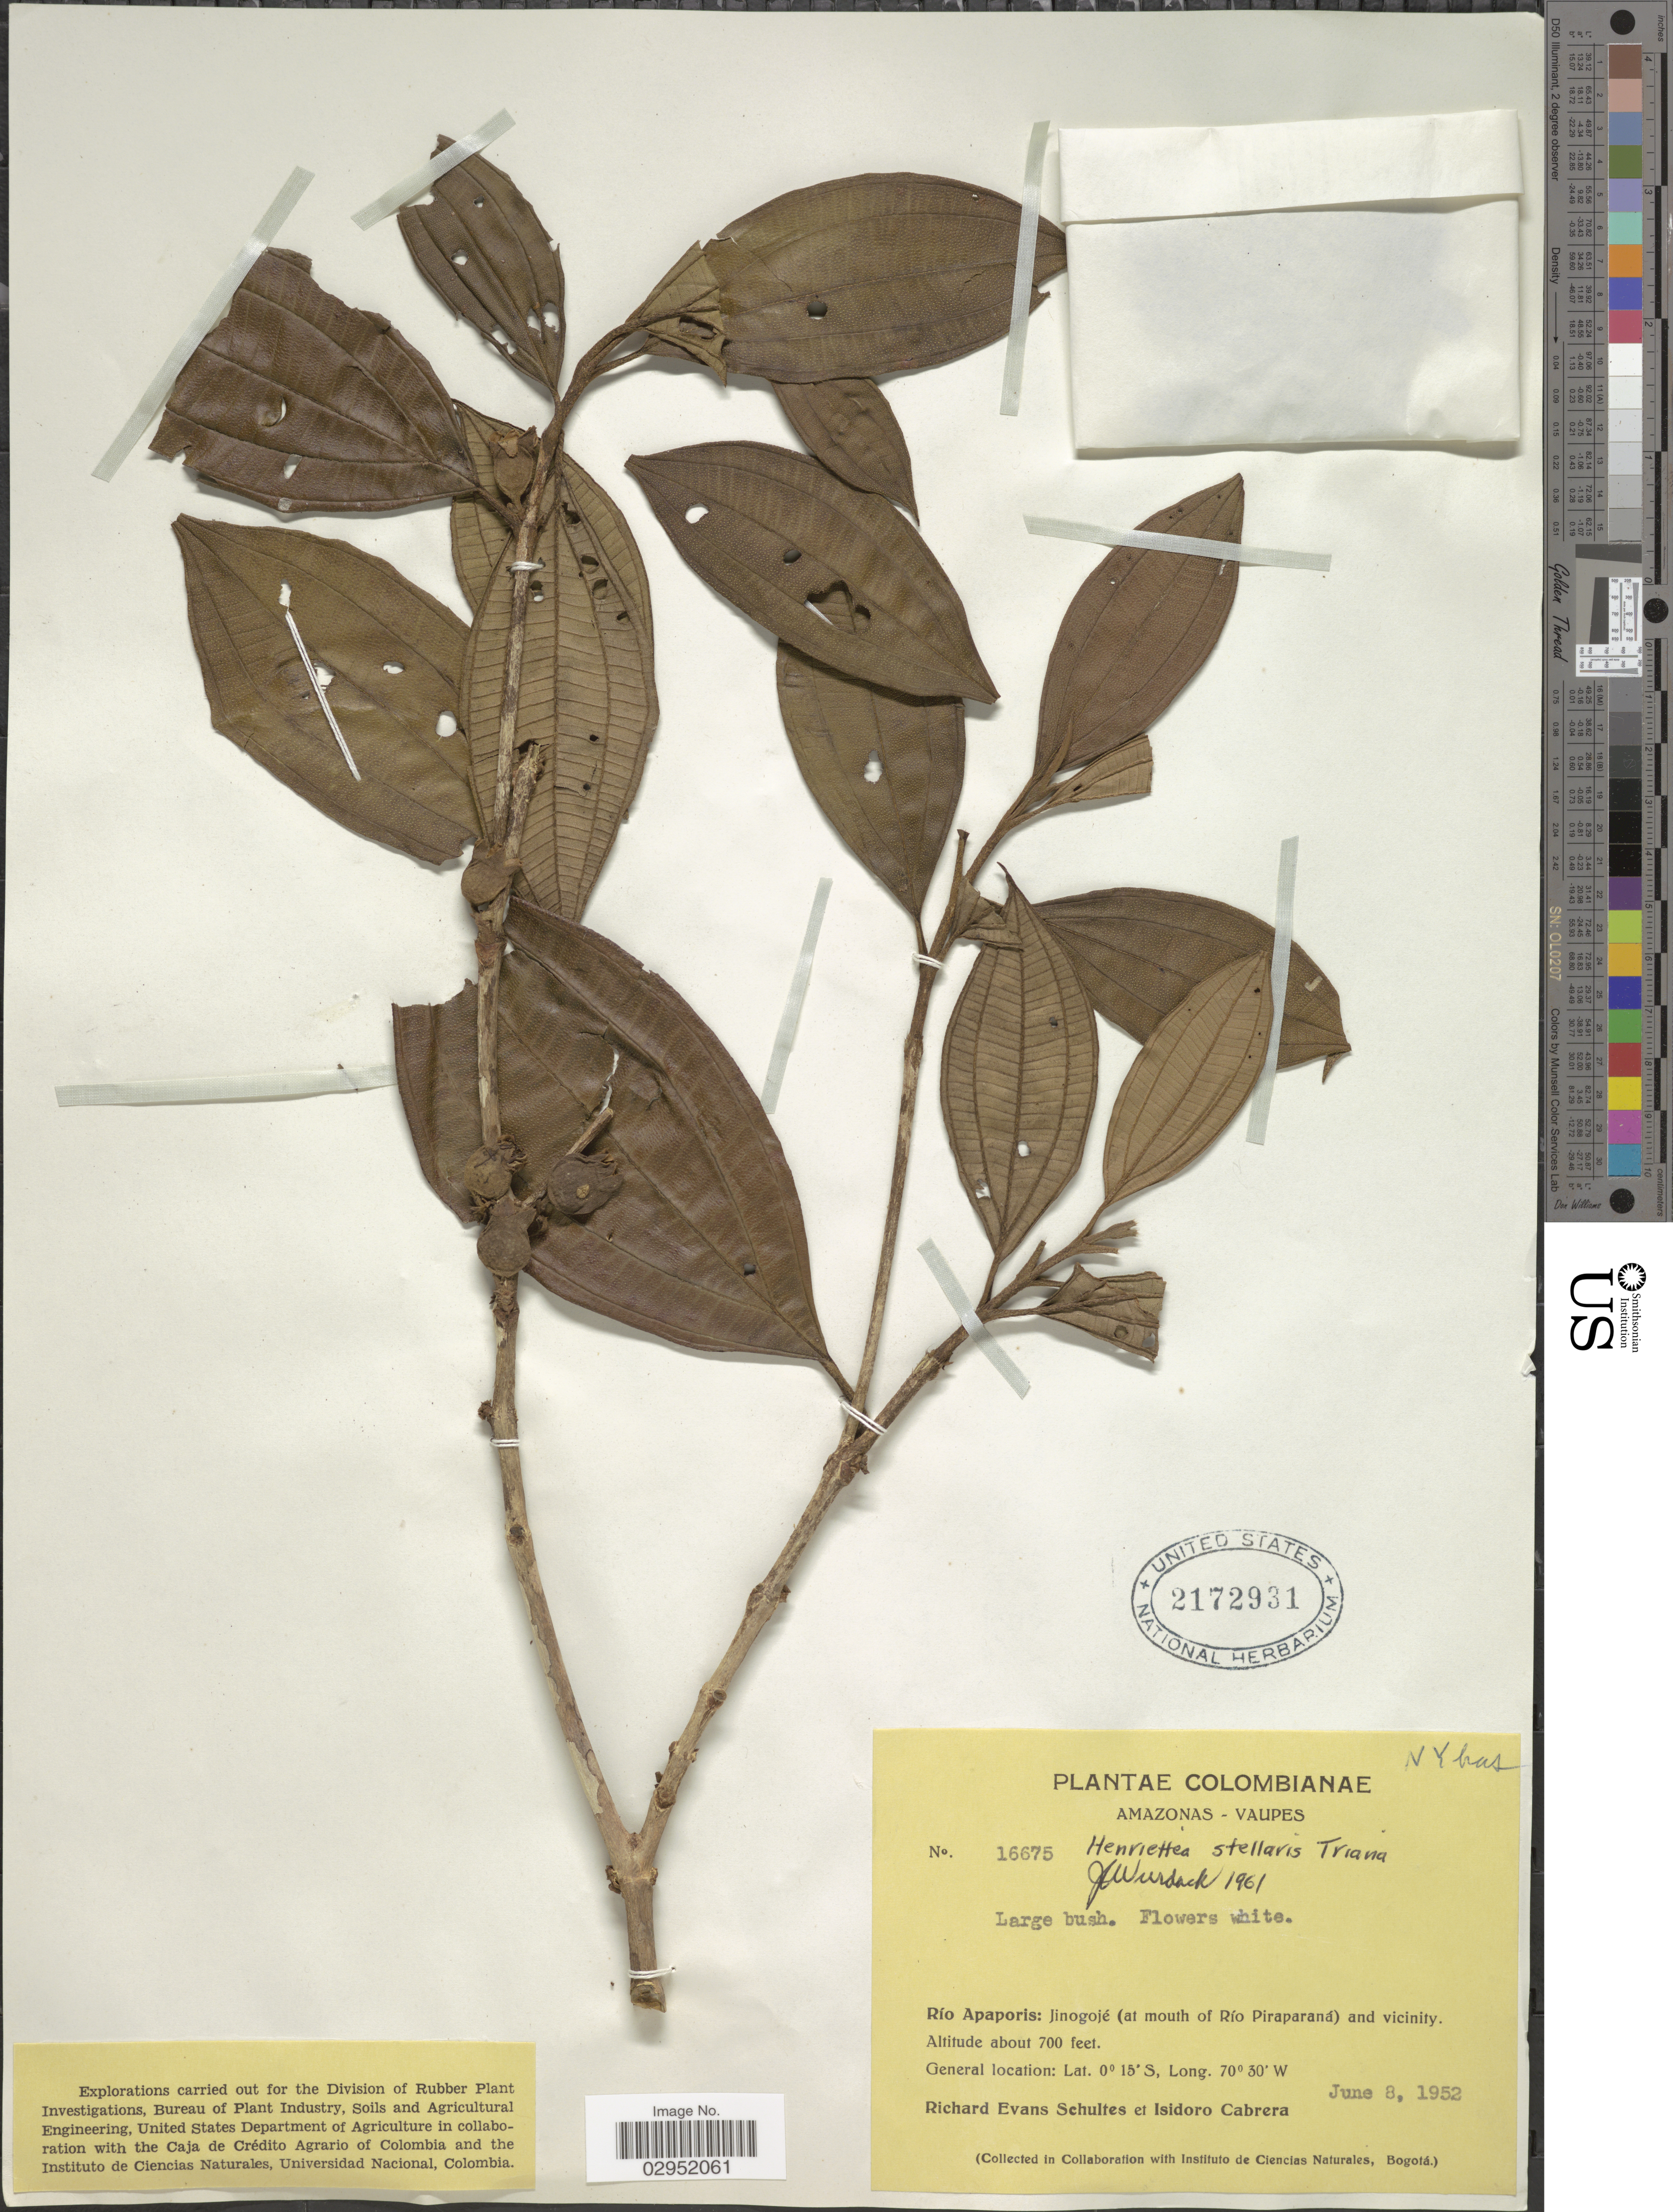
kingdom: Plantae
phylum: Tracheophyta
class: Magnoliopsida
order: Myrtales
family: Melastomataceae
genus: Henriettea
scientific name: Henriettea stellaris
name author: O. Berg ex Triana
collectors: R. E. Schultes & I. Cabrera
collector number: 16675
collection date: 1952-06-08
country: Colombia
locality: Amazonas - Vaupes. Río Apaporis: Jinogojé (at mouth of Río Piraparaná) and vicinity.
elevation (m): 213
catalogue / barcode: US 2172931